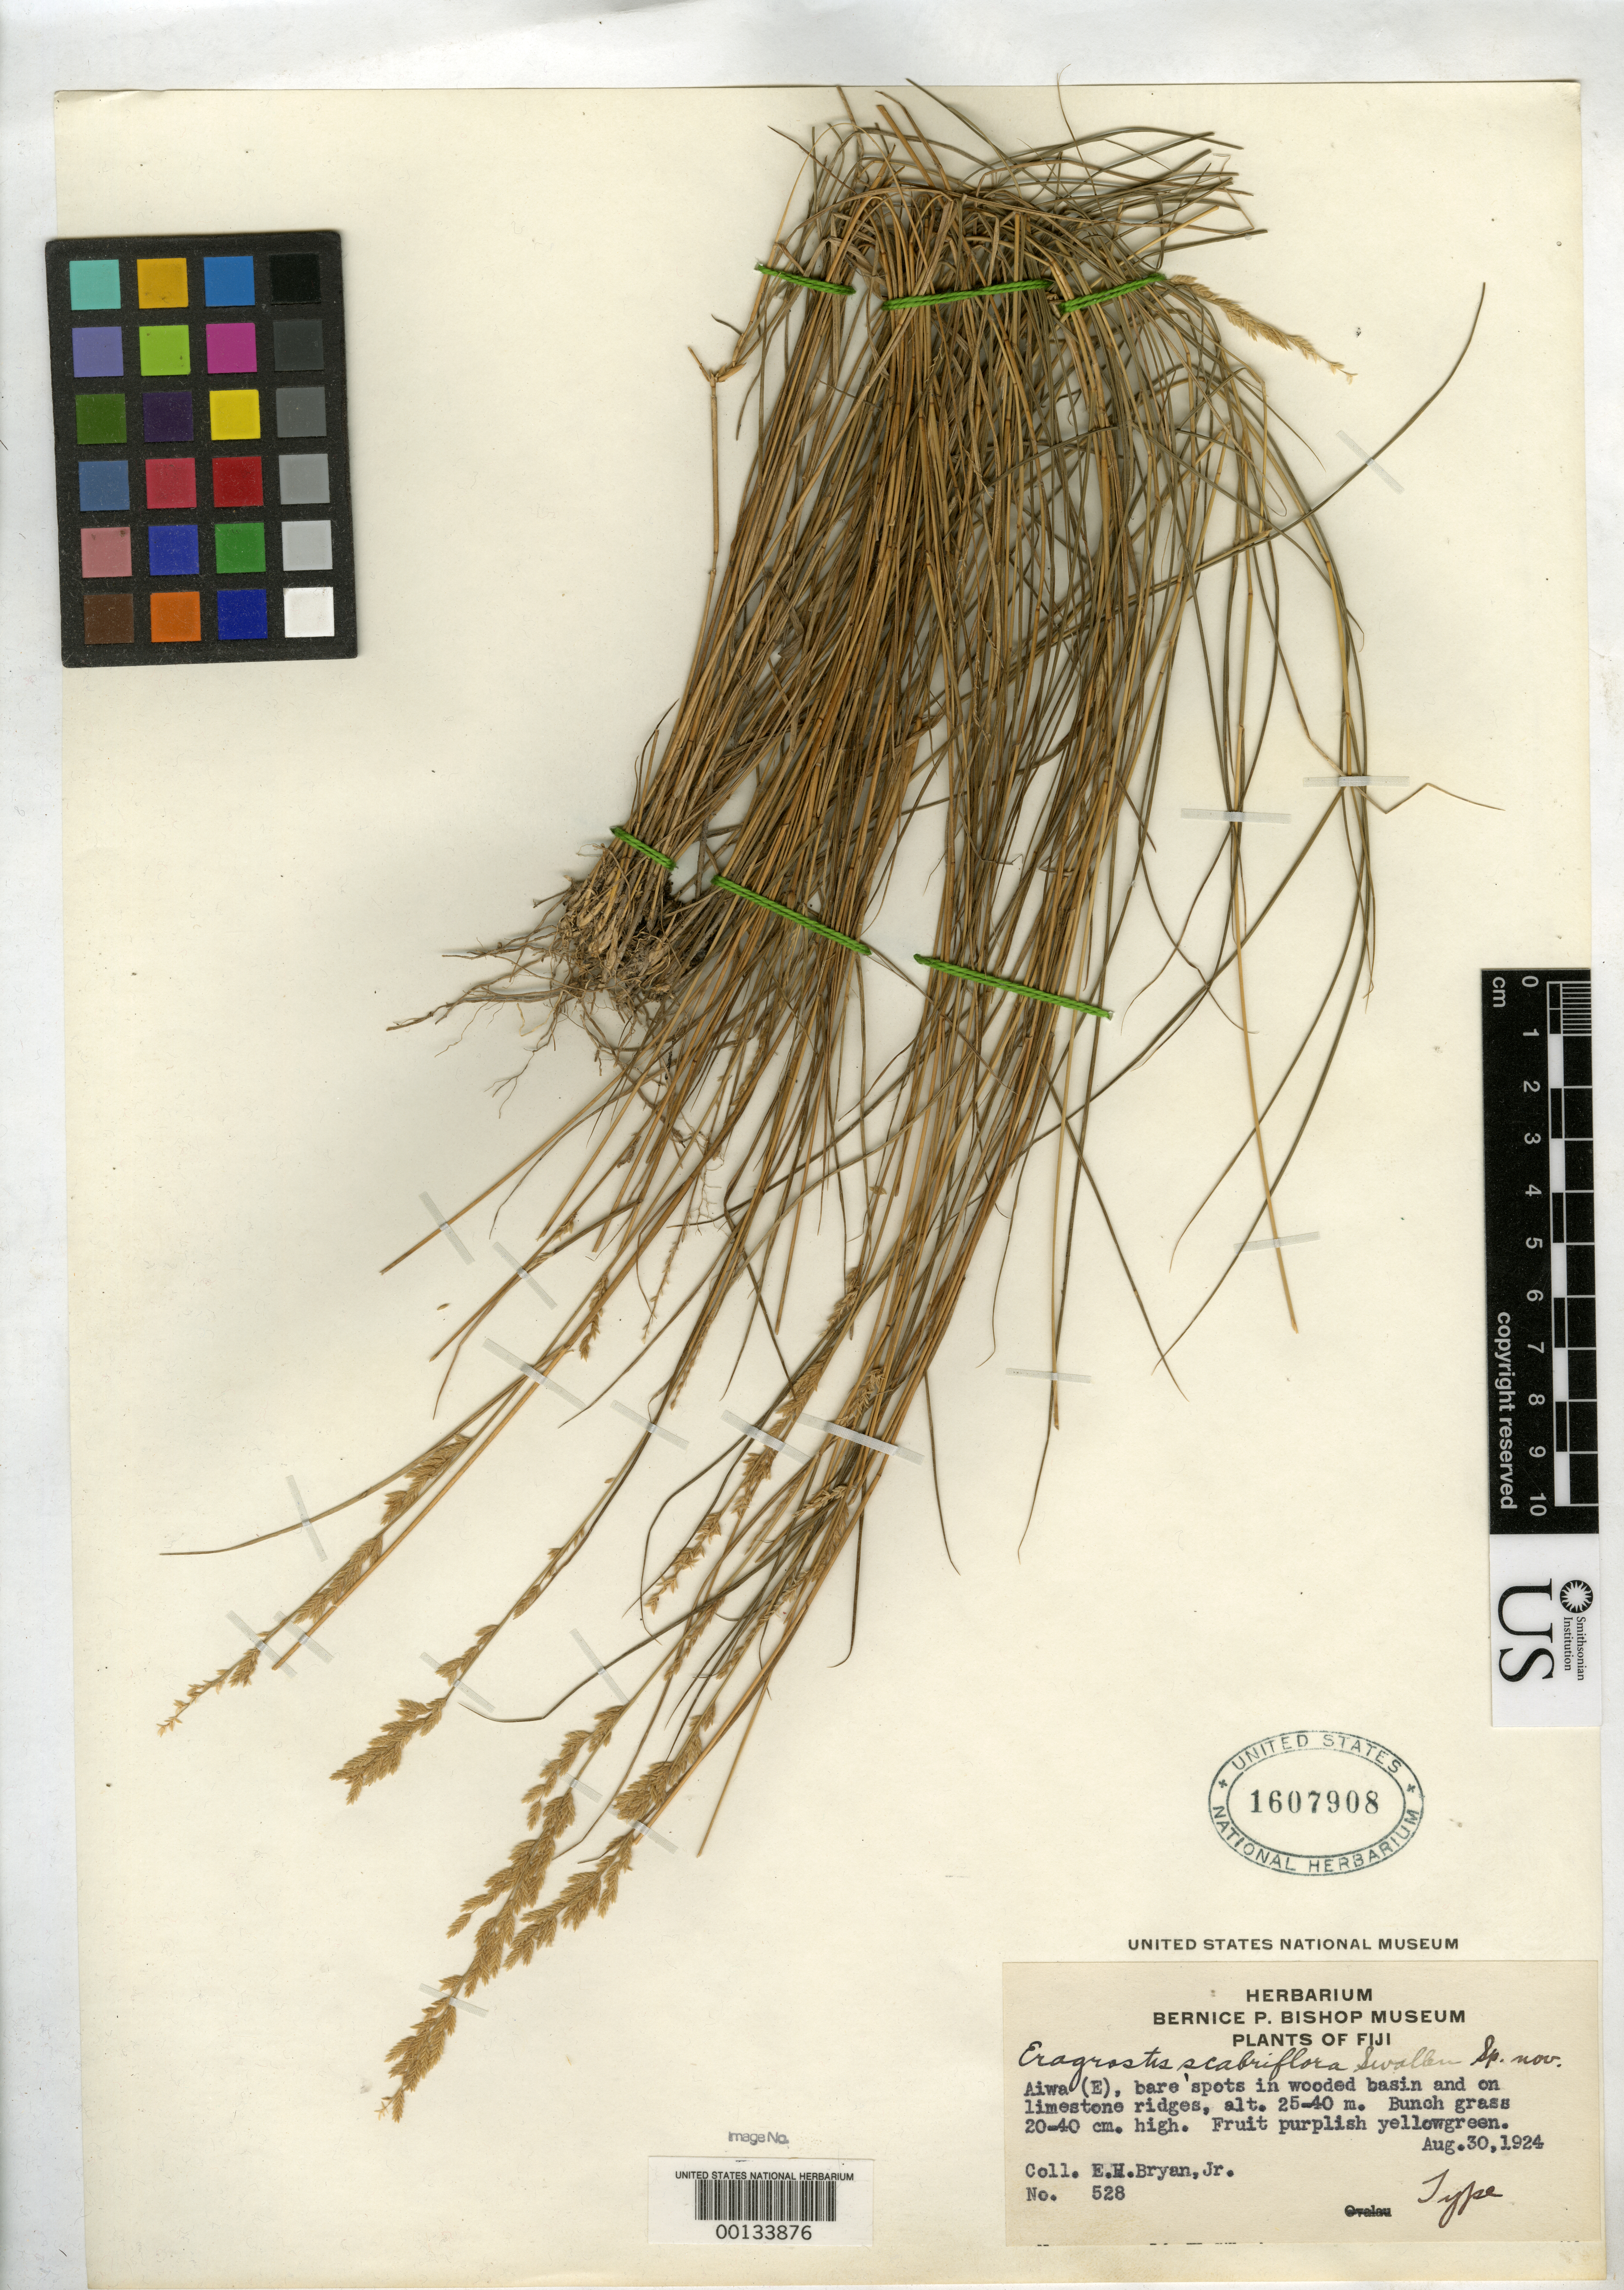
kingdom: Plantae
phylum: Tracheophyta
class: Liliopsida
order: Poales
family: Poaceae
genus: Eragrostis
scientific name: Eragrostis scabriflora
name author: Swallen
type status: Isotype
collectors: E. Bryan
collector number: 528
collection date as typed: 30 Aug 1924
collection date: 1924-08-30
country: Fiji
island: Aiwa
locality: Aiwa.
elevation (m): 25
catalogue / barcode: US 1607908